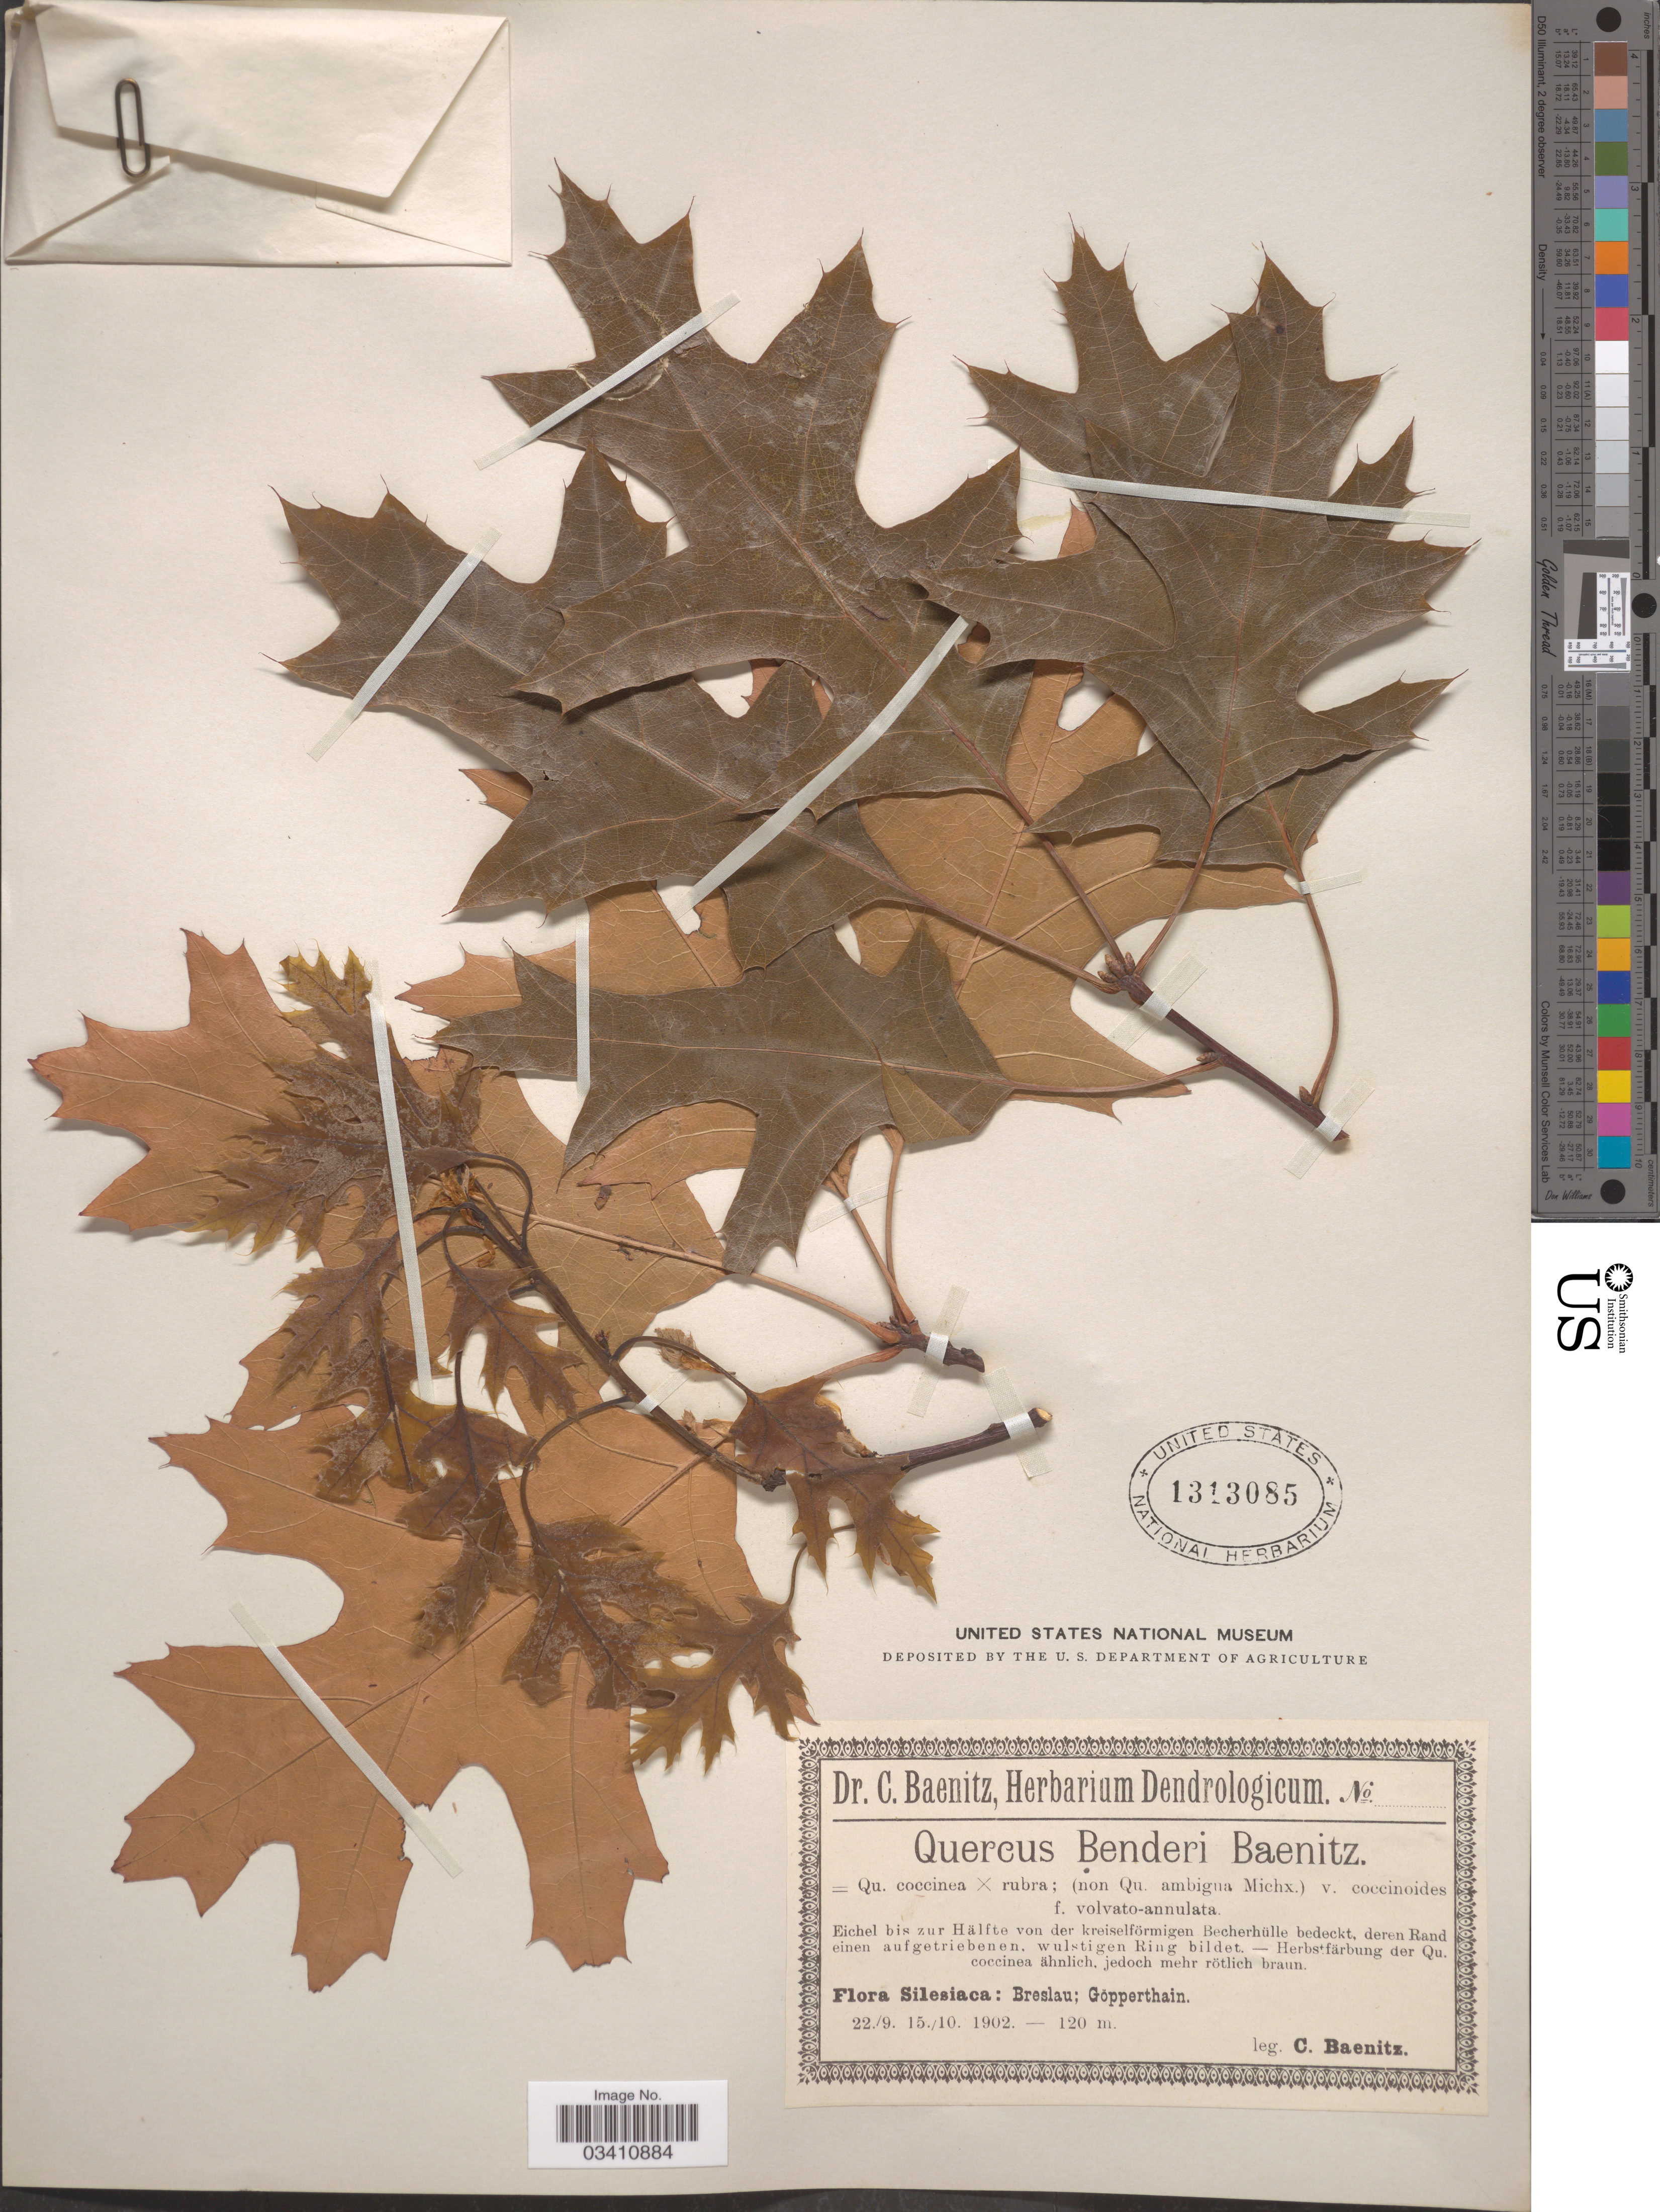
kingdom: Plantae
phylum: Tracheophyta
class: Magnoliopsida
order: Fagales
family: Fagaceae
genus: Quercus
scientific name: Quercus x benderi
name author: Baen.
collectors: C. G. Baenitz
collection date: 1902-09-22/1902-10-15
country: Poland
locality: Silesiaca: Breslau; Göpperthain.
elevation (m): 120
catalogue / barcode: US 1313085